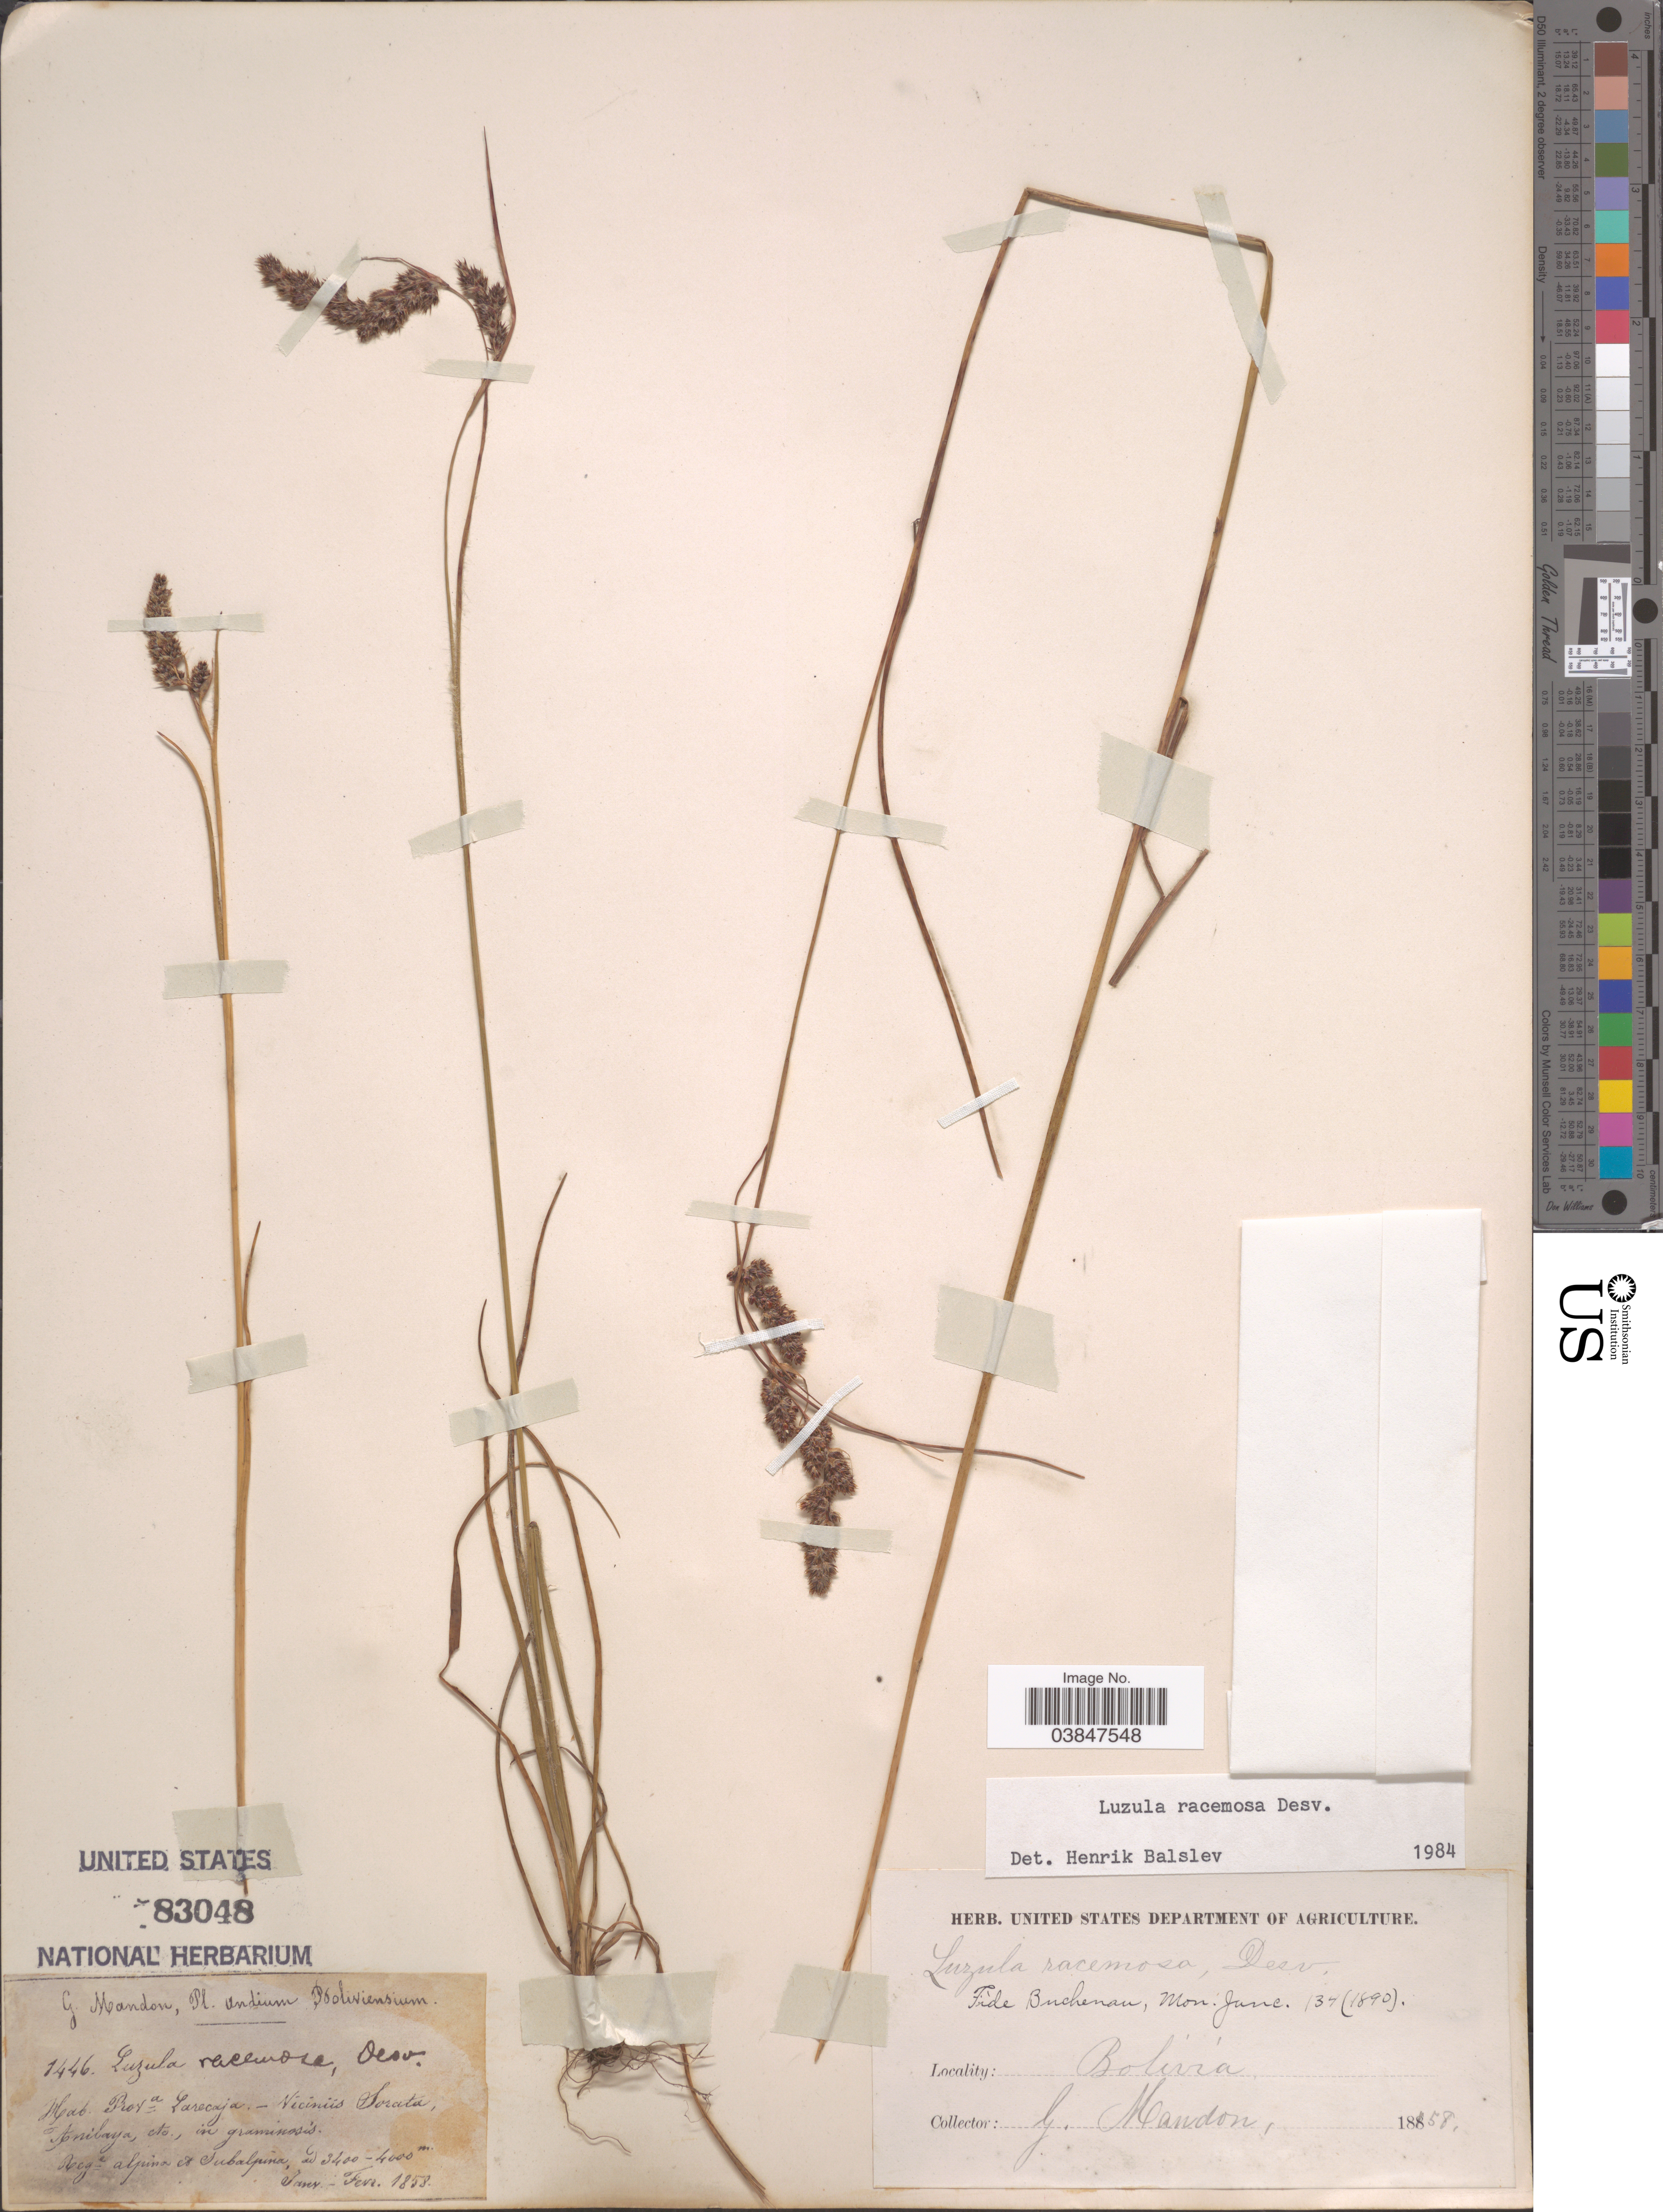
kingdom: Plantae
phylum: Tracheophyta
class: Liliopsida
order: Poales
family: Juncaceae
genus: Luzula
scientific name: Luzula racemosa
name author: Desv.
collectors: G. Mandon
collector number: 1446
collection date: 1858-01/1858-02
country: Bolivia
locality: Prova Larecaja.- Viciniis Sorata, Anilaya Ao., in graminosis. Rege alpina & Subalpina.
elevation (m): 3400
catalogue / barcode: US 83048